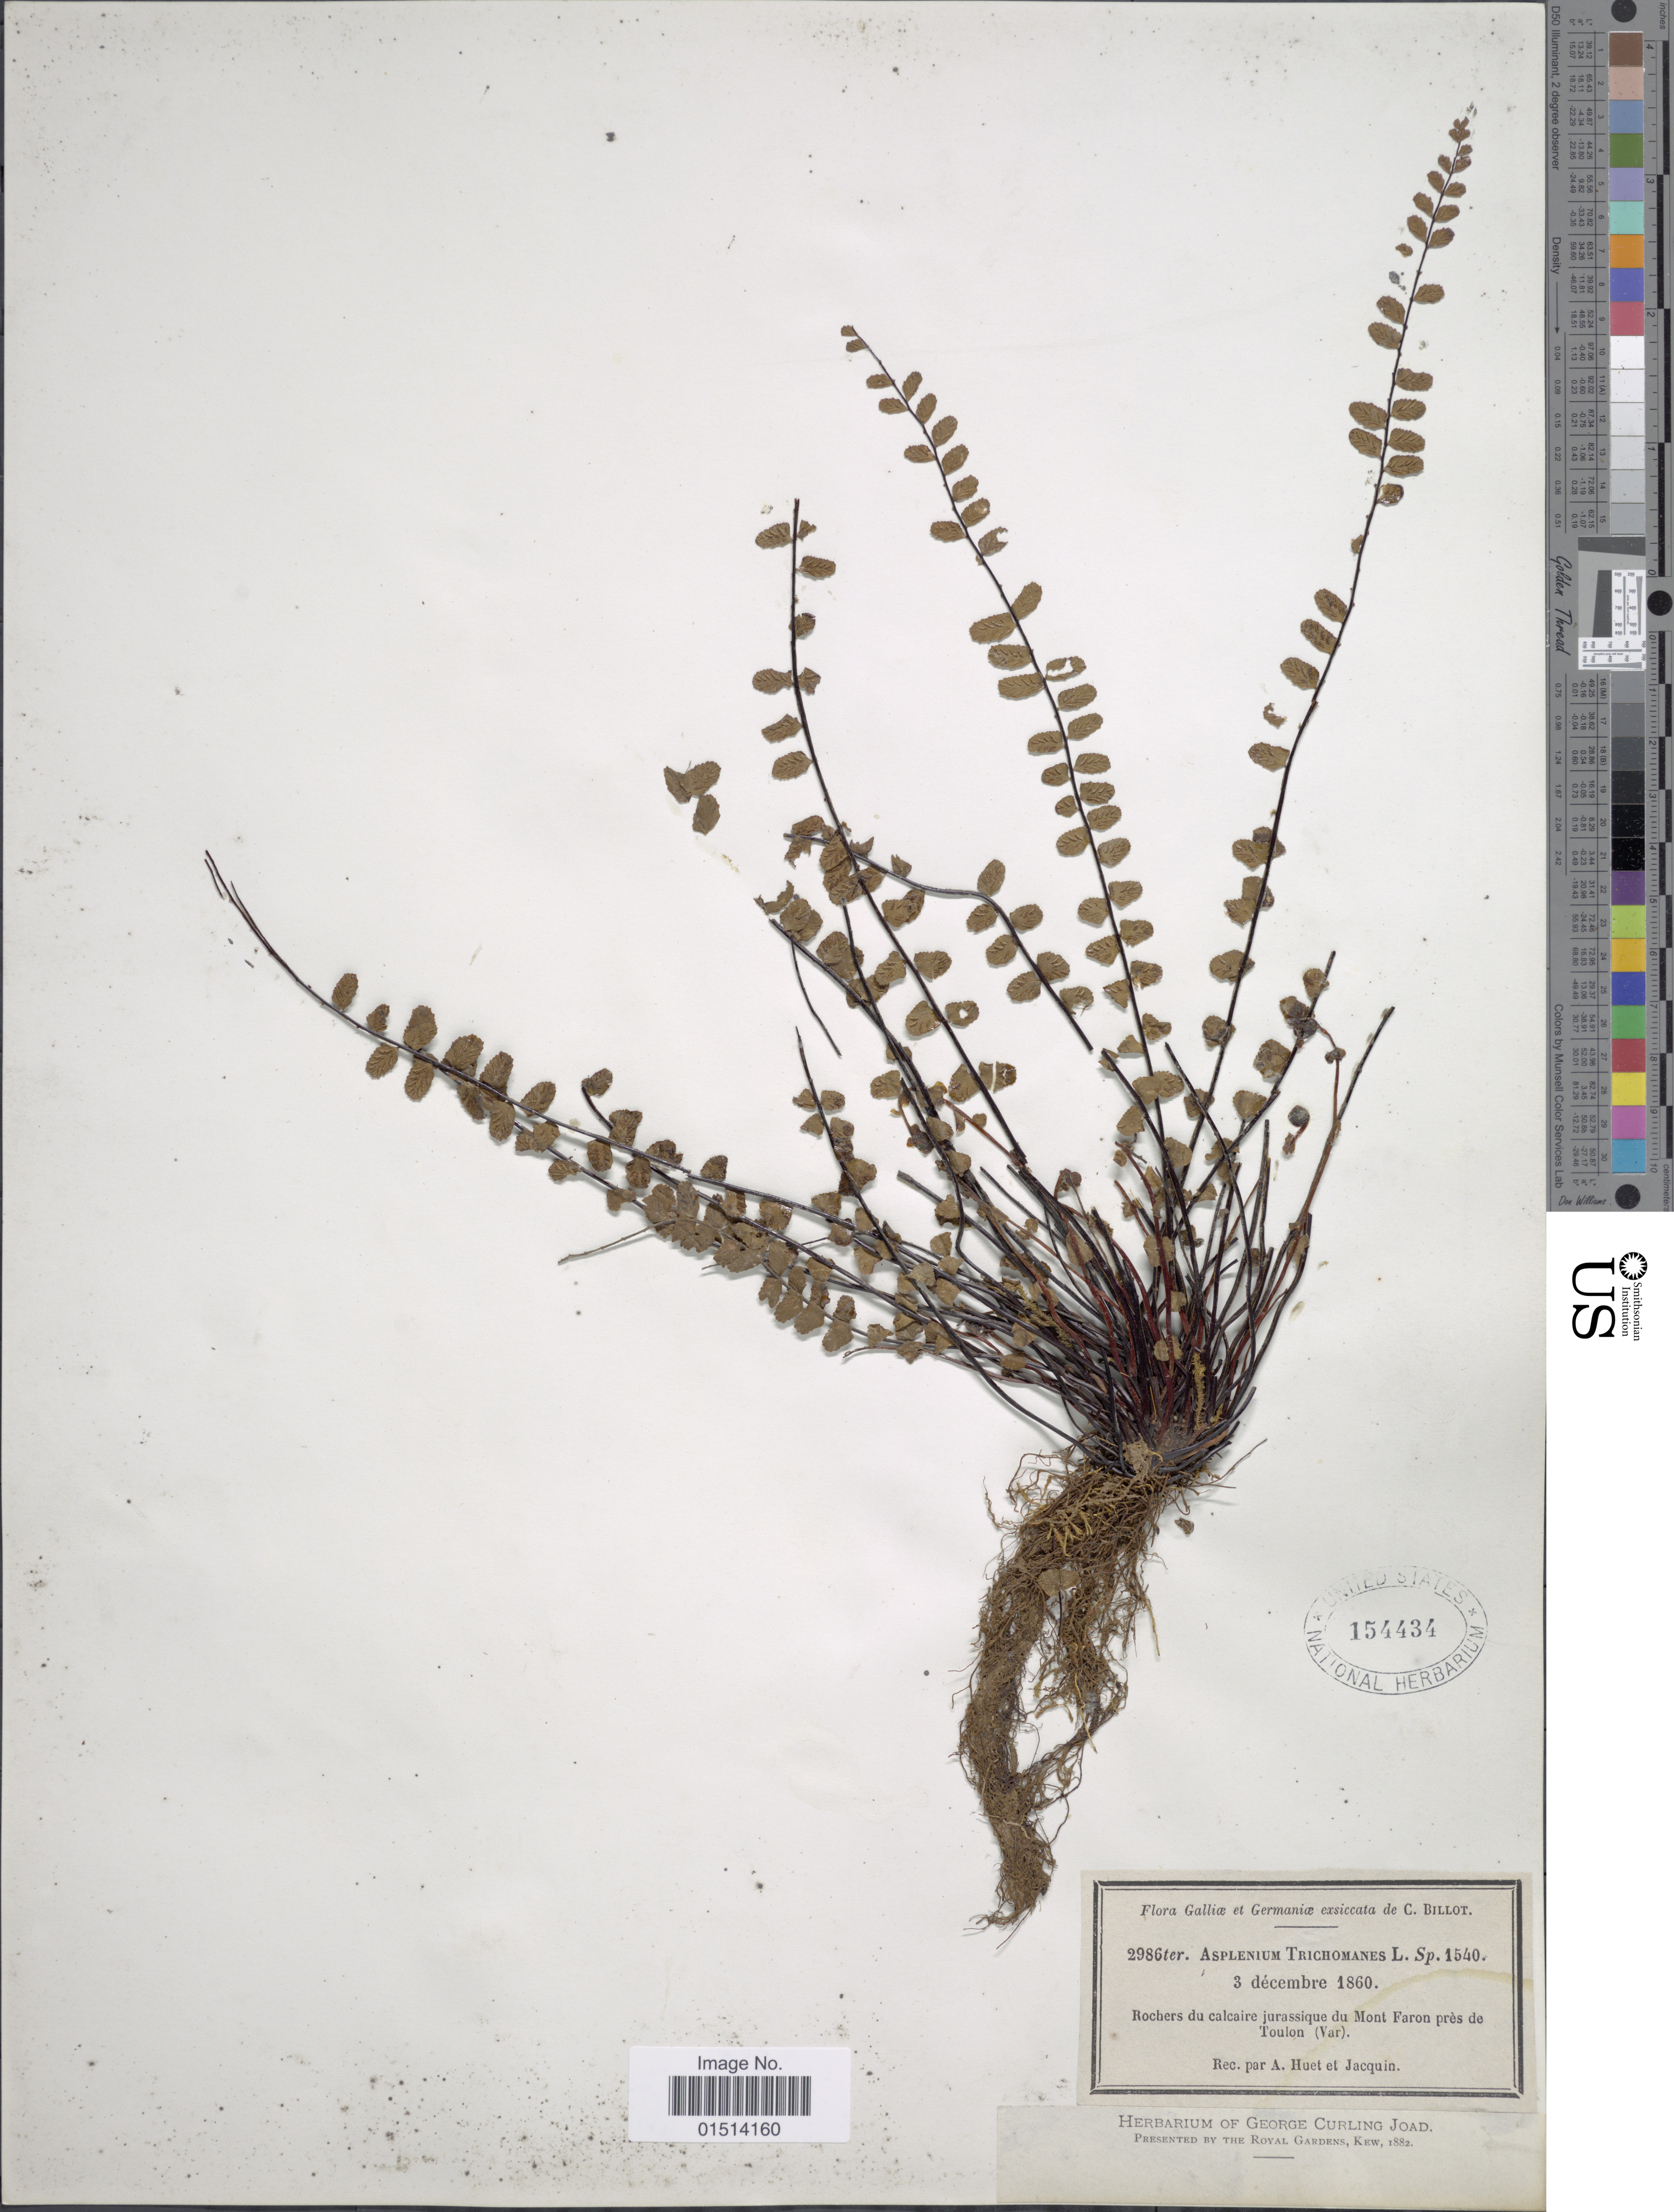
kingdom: Plantae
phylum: Tracheophyta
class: Polypodiopsida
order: Polypodiales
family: Aspleniaceae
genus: Asplenium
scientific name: Asplenium trichomanes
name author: L.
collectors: A. Huet & Jacquin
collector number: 2986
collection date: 1860-12-03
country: France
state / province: Provence-Alpes-Côte d'Azur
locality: Gallia et Germania, Rochers du calcaire jurassique du Mont Faron pres de Toulon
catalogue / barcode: US 154434